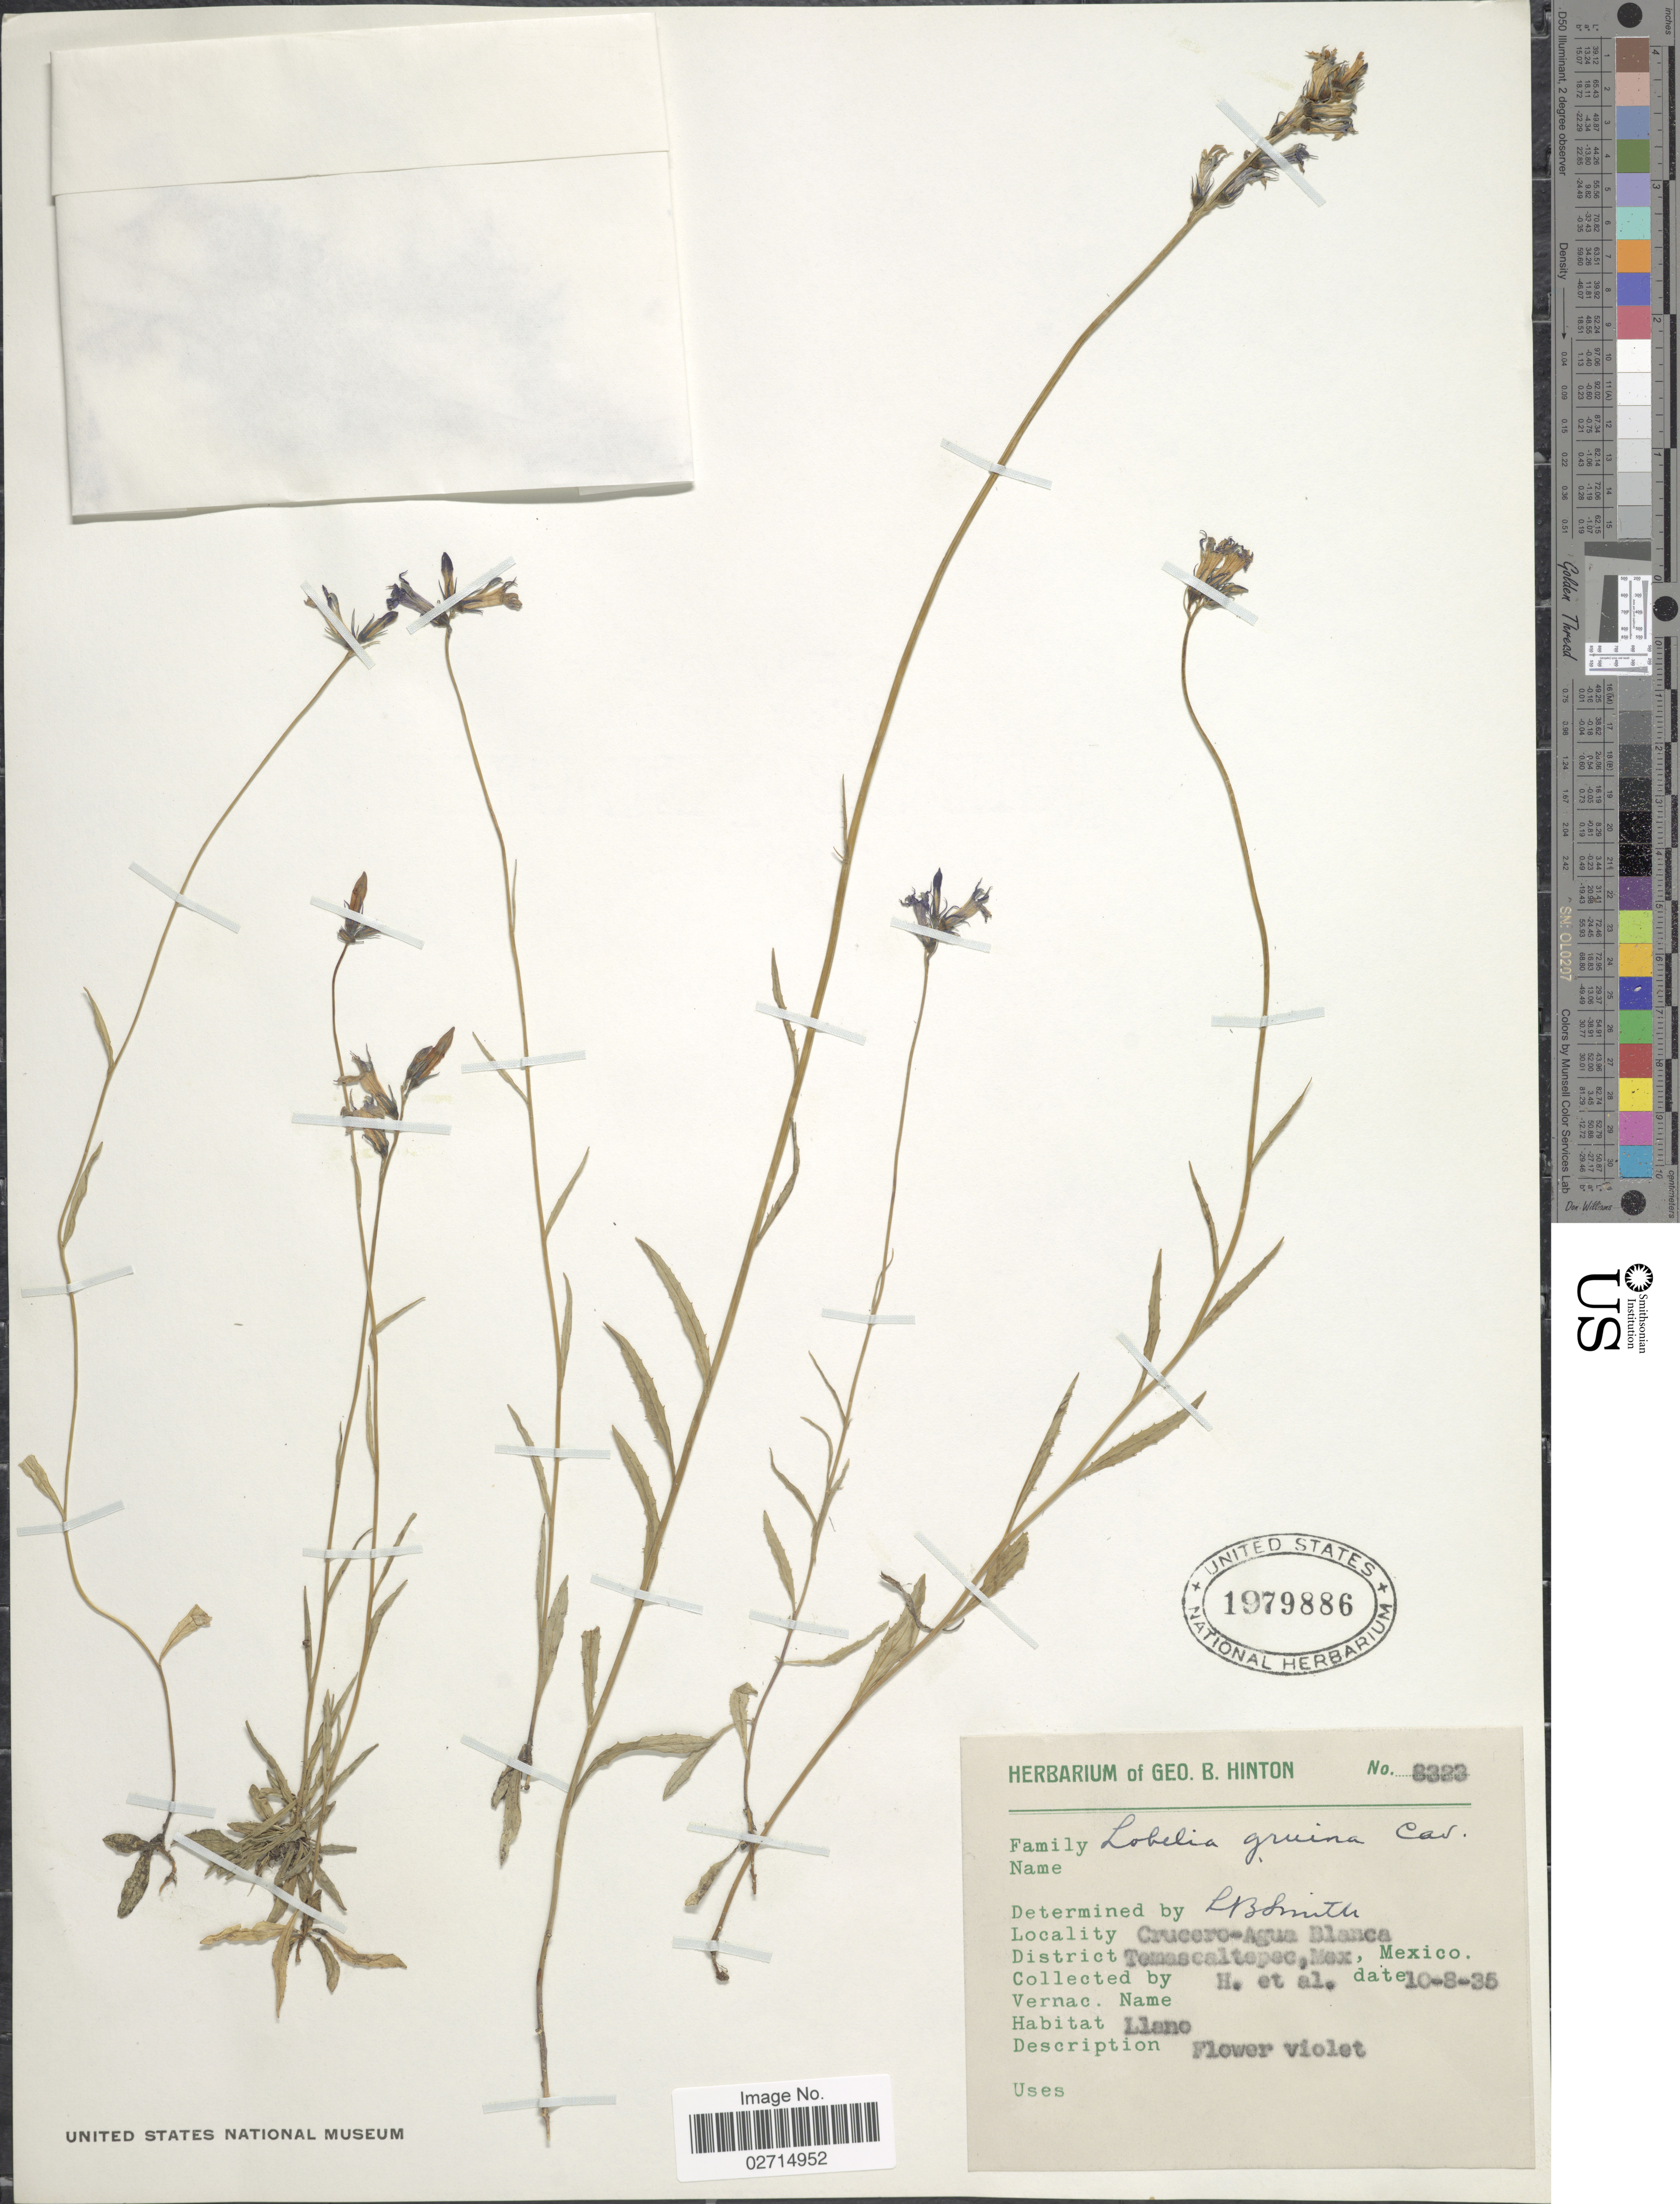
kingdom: Plantae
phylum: Tracheophyta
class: Magnoliopsida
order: Asterales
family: Campanulaceae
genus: Lobelia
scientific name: Lobelia gruina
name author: Cav.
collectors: G. B. Hinton & et al.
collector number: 8323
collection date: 1935-08-10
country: Mexico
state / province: México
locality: Crucero-Agua Blanca, District Temascaltepc, Mex., Mexico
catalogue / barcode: US 1979886